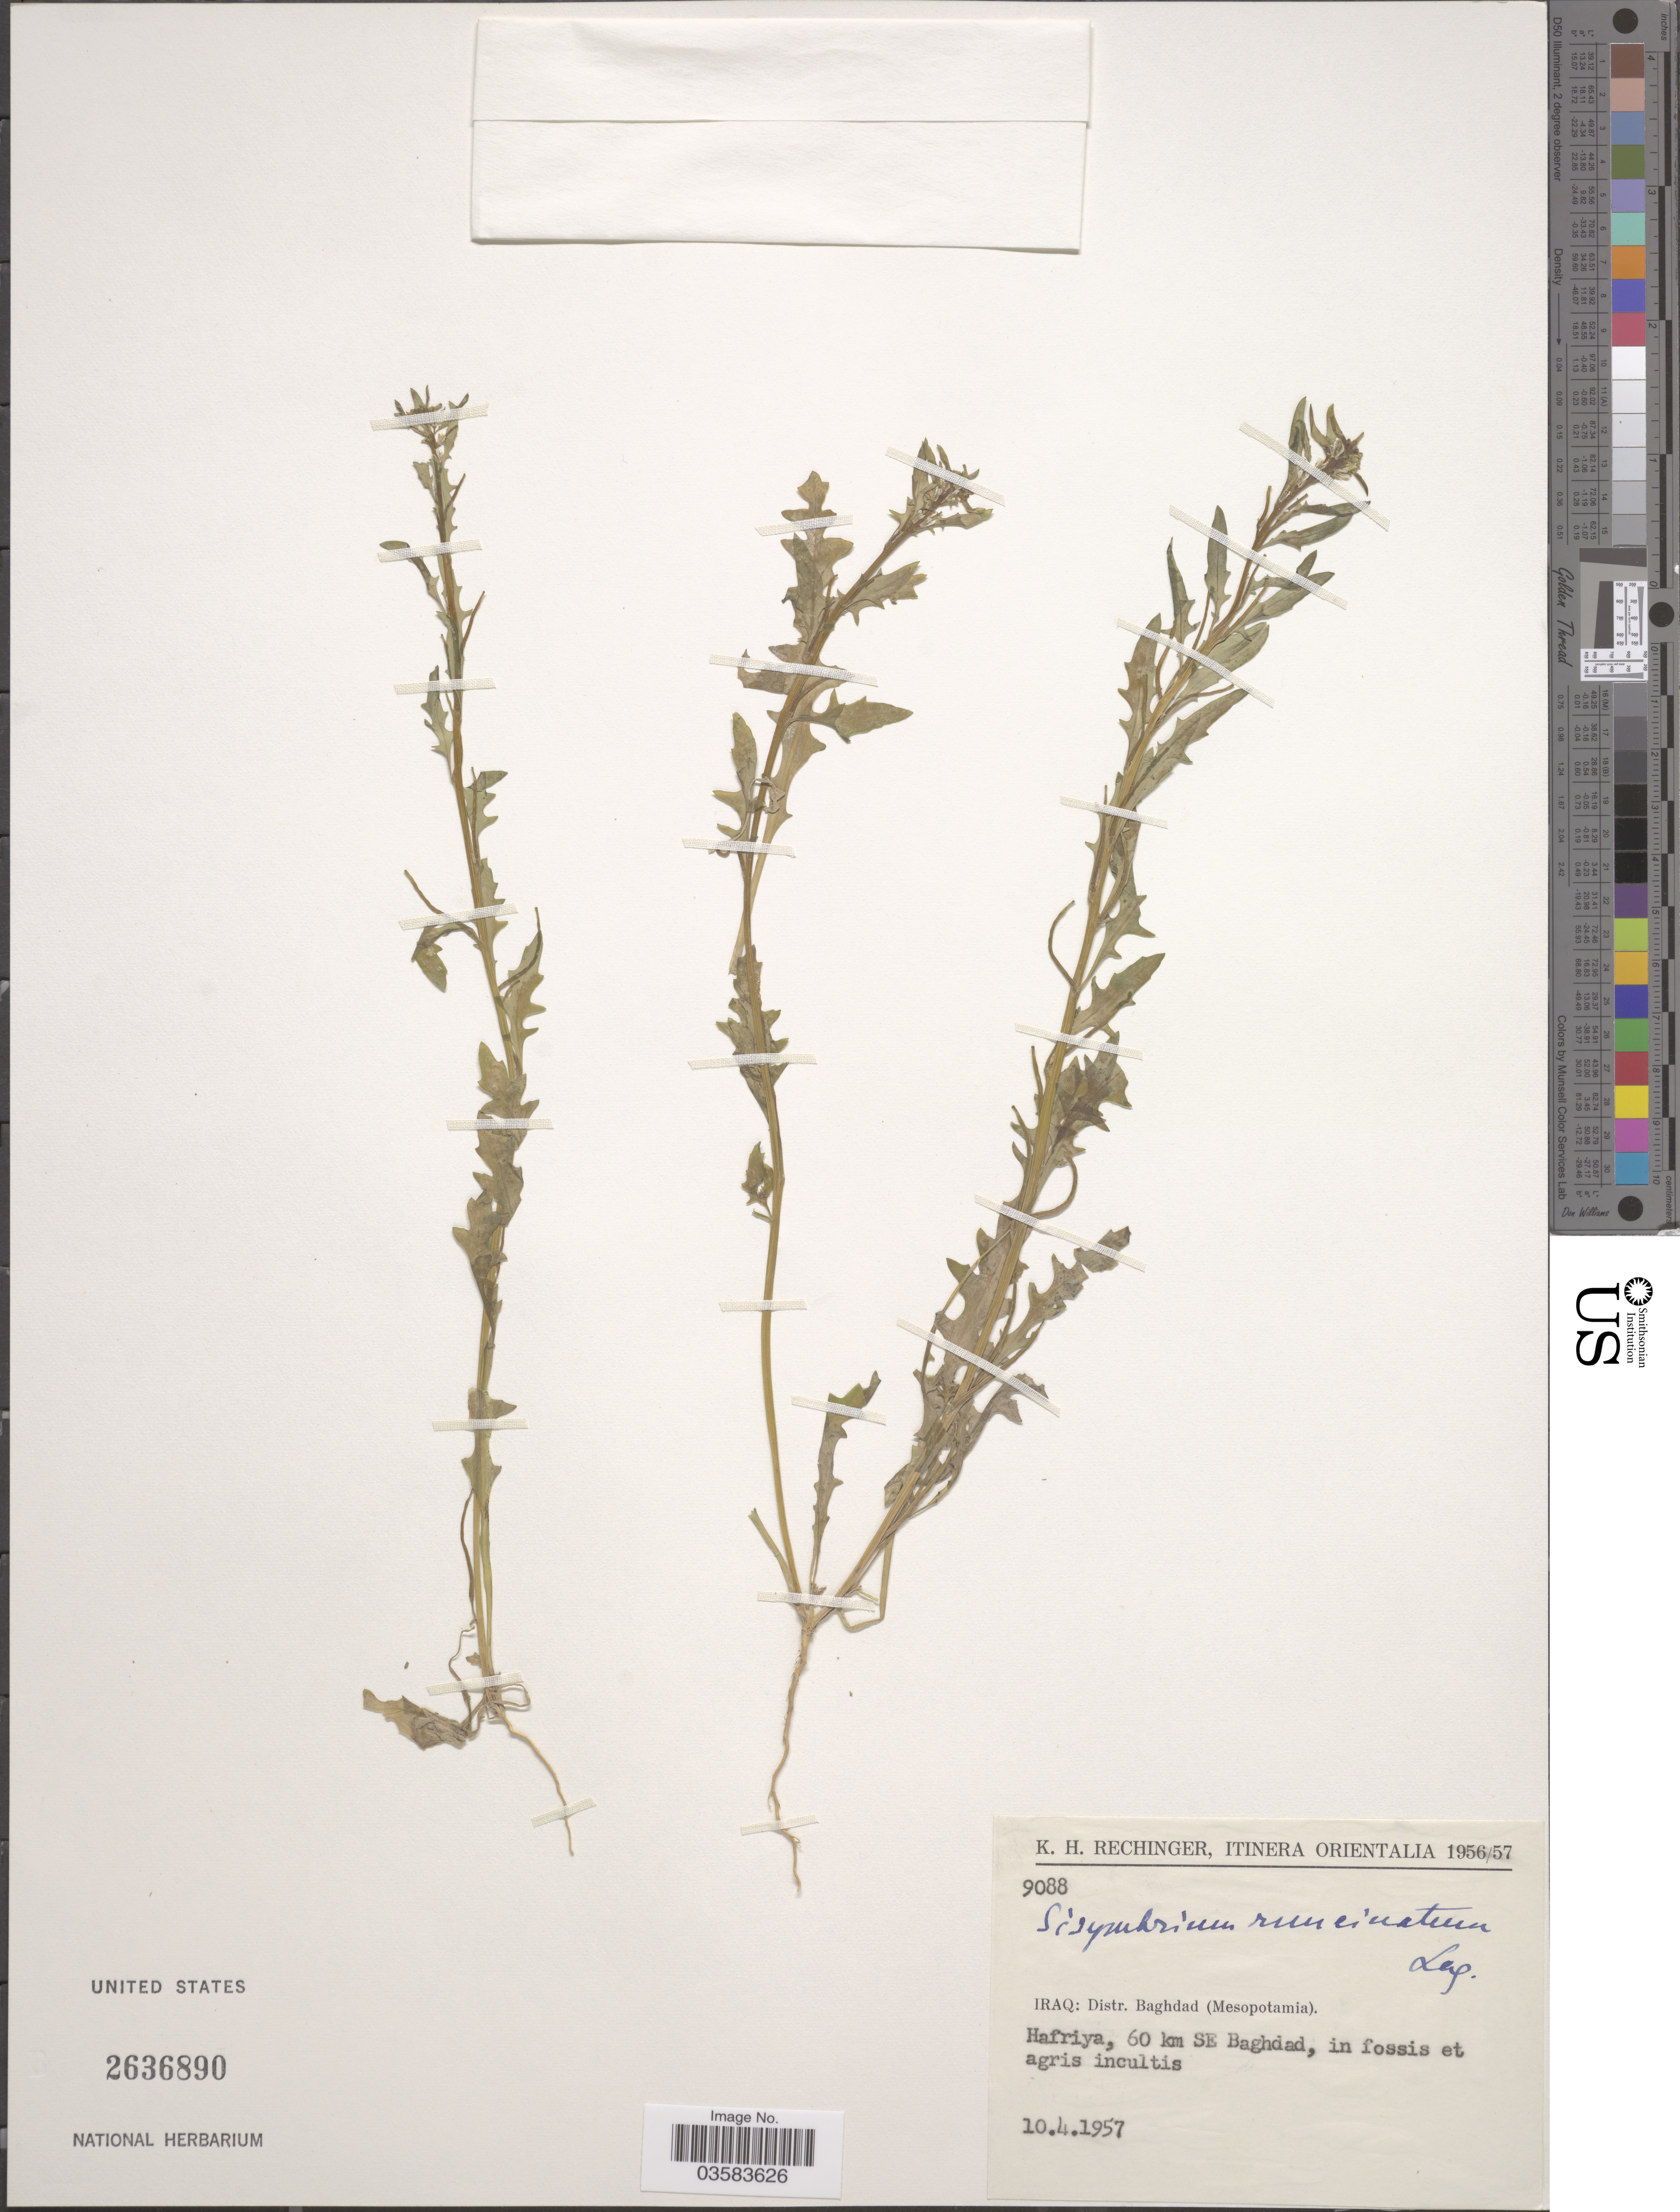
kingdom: Plantae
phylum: Tracheophyta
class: Magnoliopsida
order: Brassicales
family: Brassicaceae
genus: Sisymbrium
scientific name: Sisymbrium runcinatum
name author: Lag. ex DC.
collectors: K. H. Rechinger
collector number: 9088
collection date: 1957-04-10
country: Iraq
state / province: Baghdad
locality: Itinera Orientalia. Distr. Baghdad (Mesopotamia). Hafriya, 60 km SE Baghdad, in fossis et agris incultis.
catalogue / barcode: US 2636890